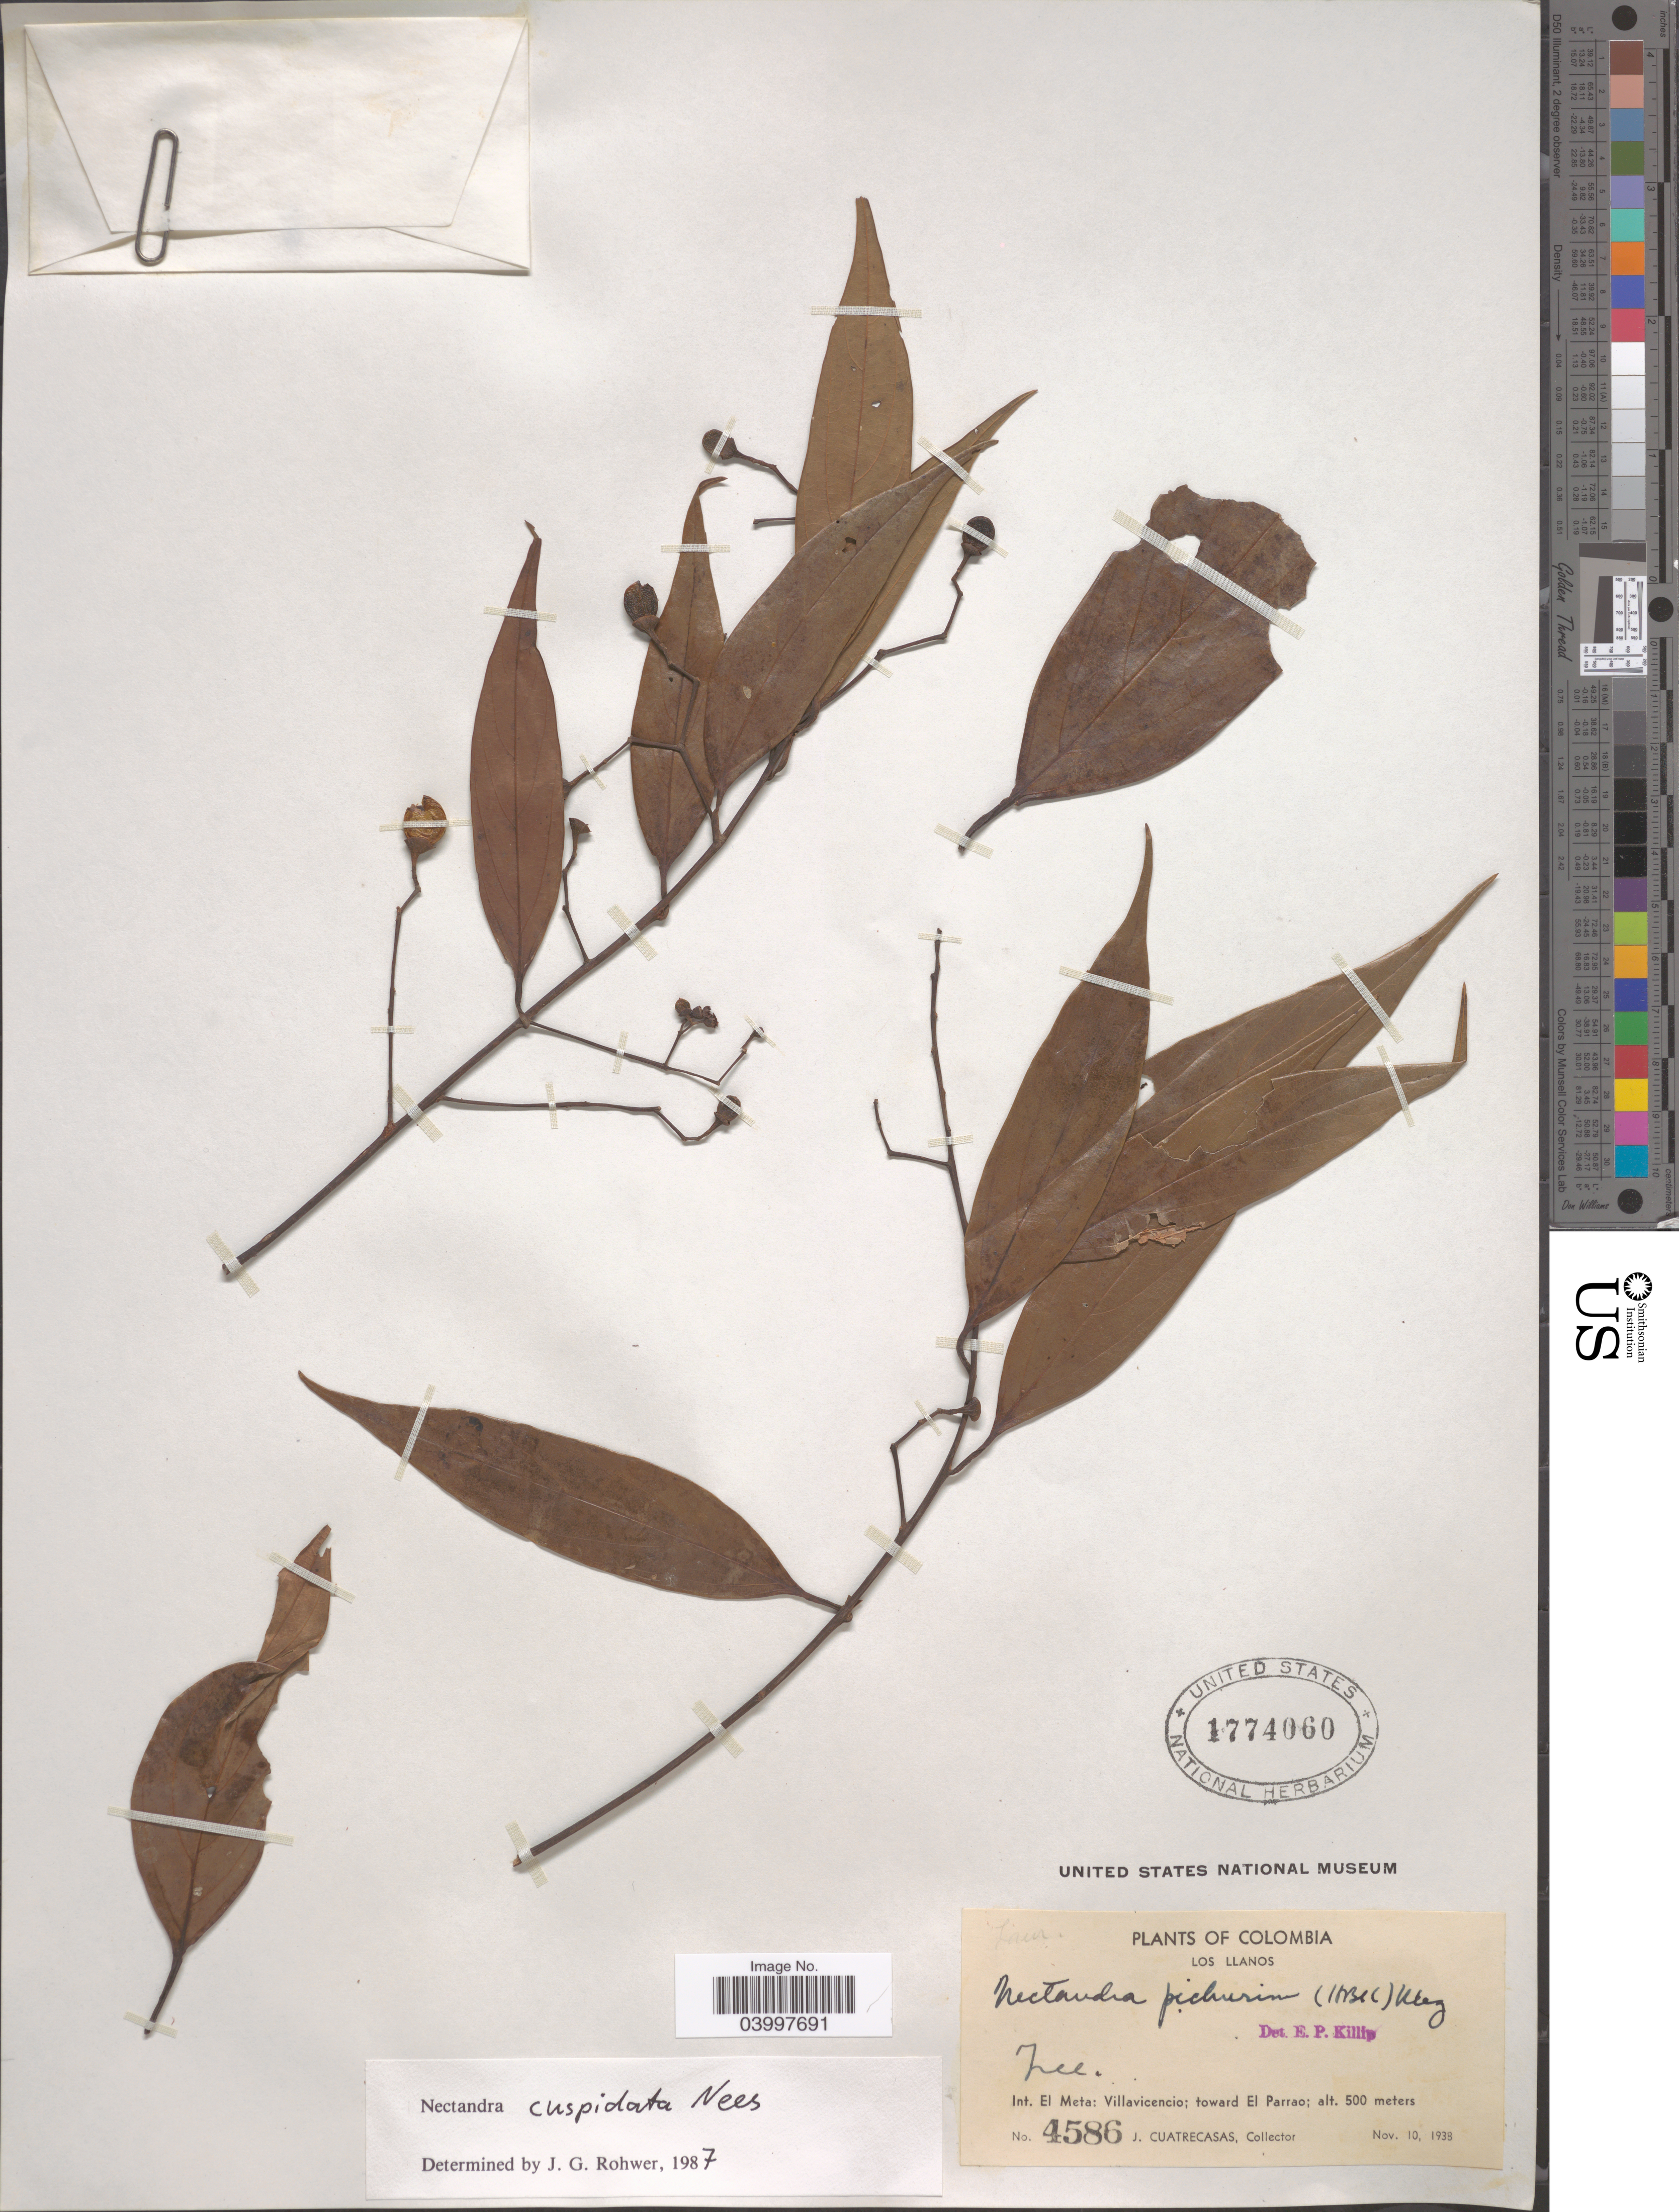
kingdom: Plantae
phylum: Tracheophyta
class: Magnoliopsida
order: Laurales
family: Lauraceae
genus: Nectandra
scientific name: Nectandra cuspidata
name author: Nees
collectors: J. Cuatrecasas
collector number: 4586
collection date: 1938-11-10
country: Colombia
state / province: Meta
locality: Los Llanos. Int. El Meta: Villavicencio; toward El Parrao.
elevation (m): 500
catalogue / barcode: US 1774060